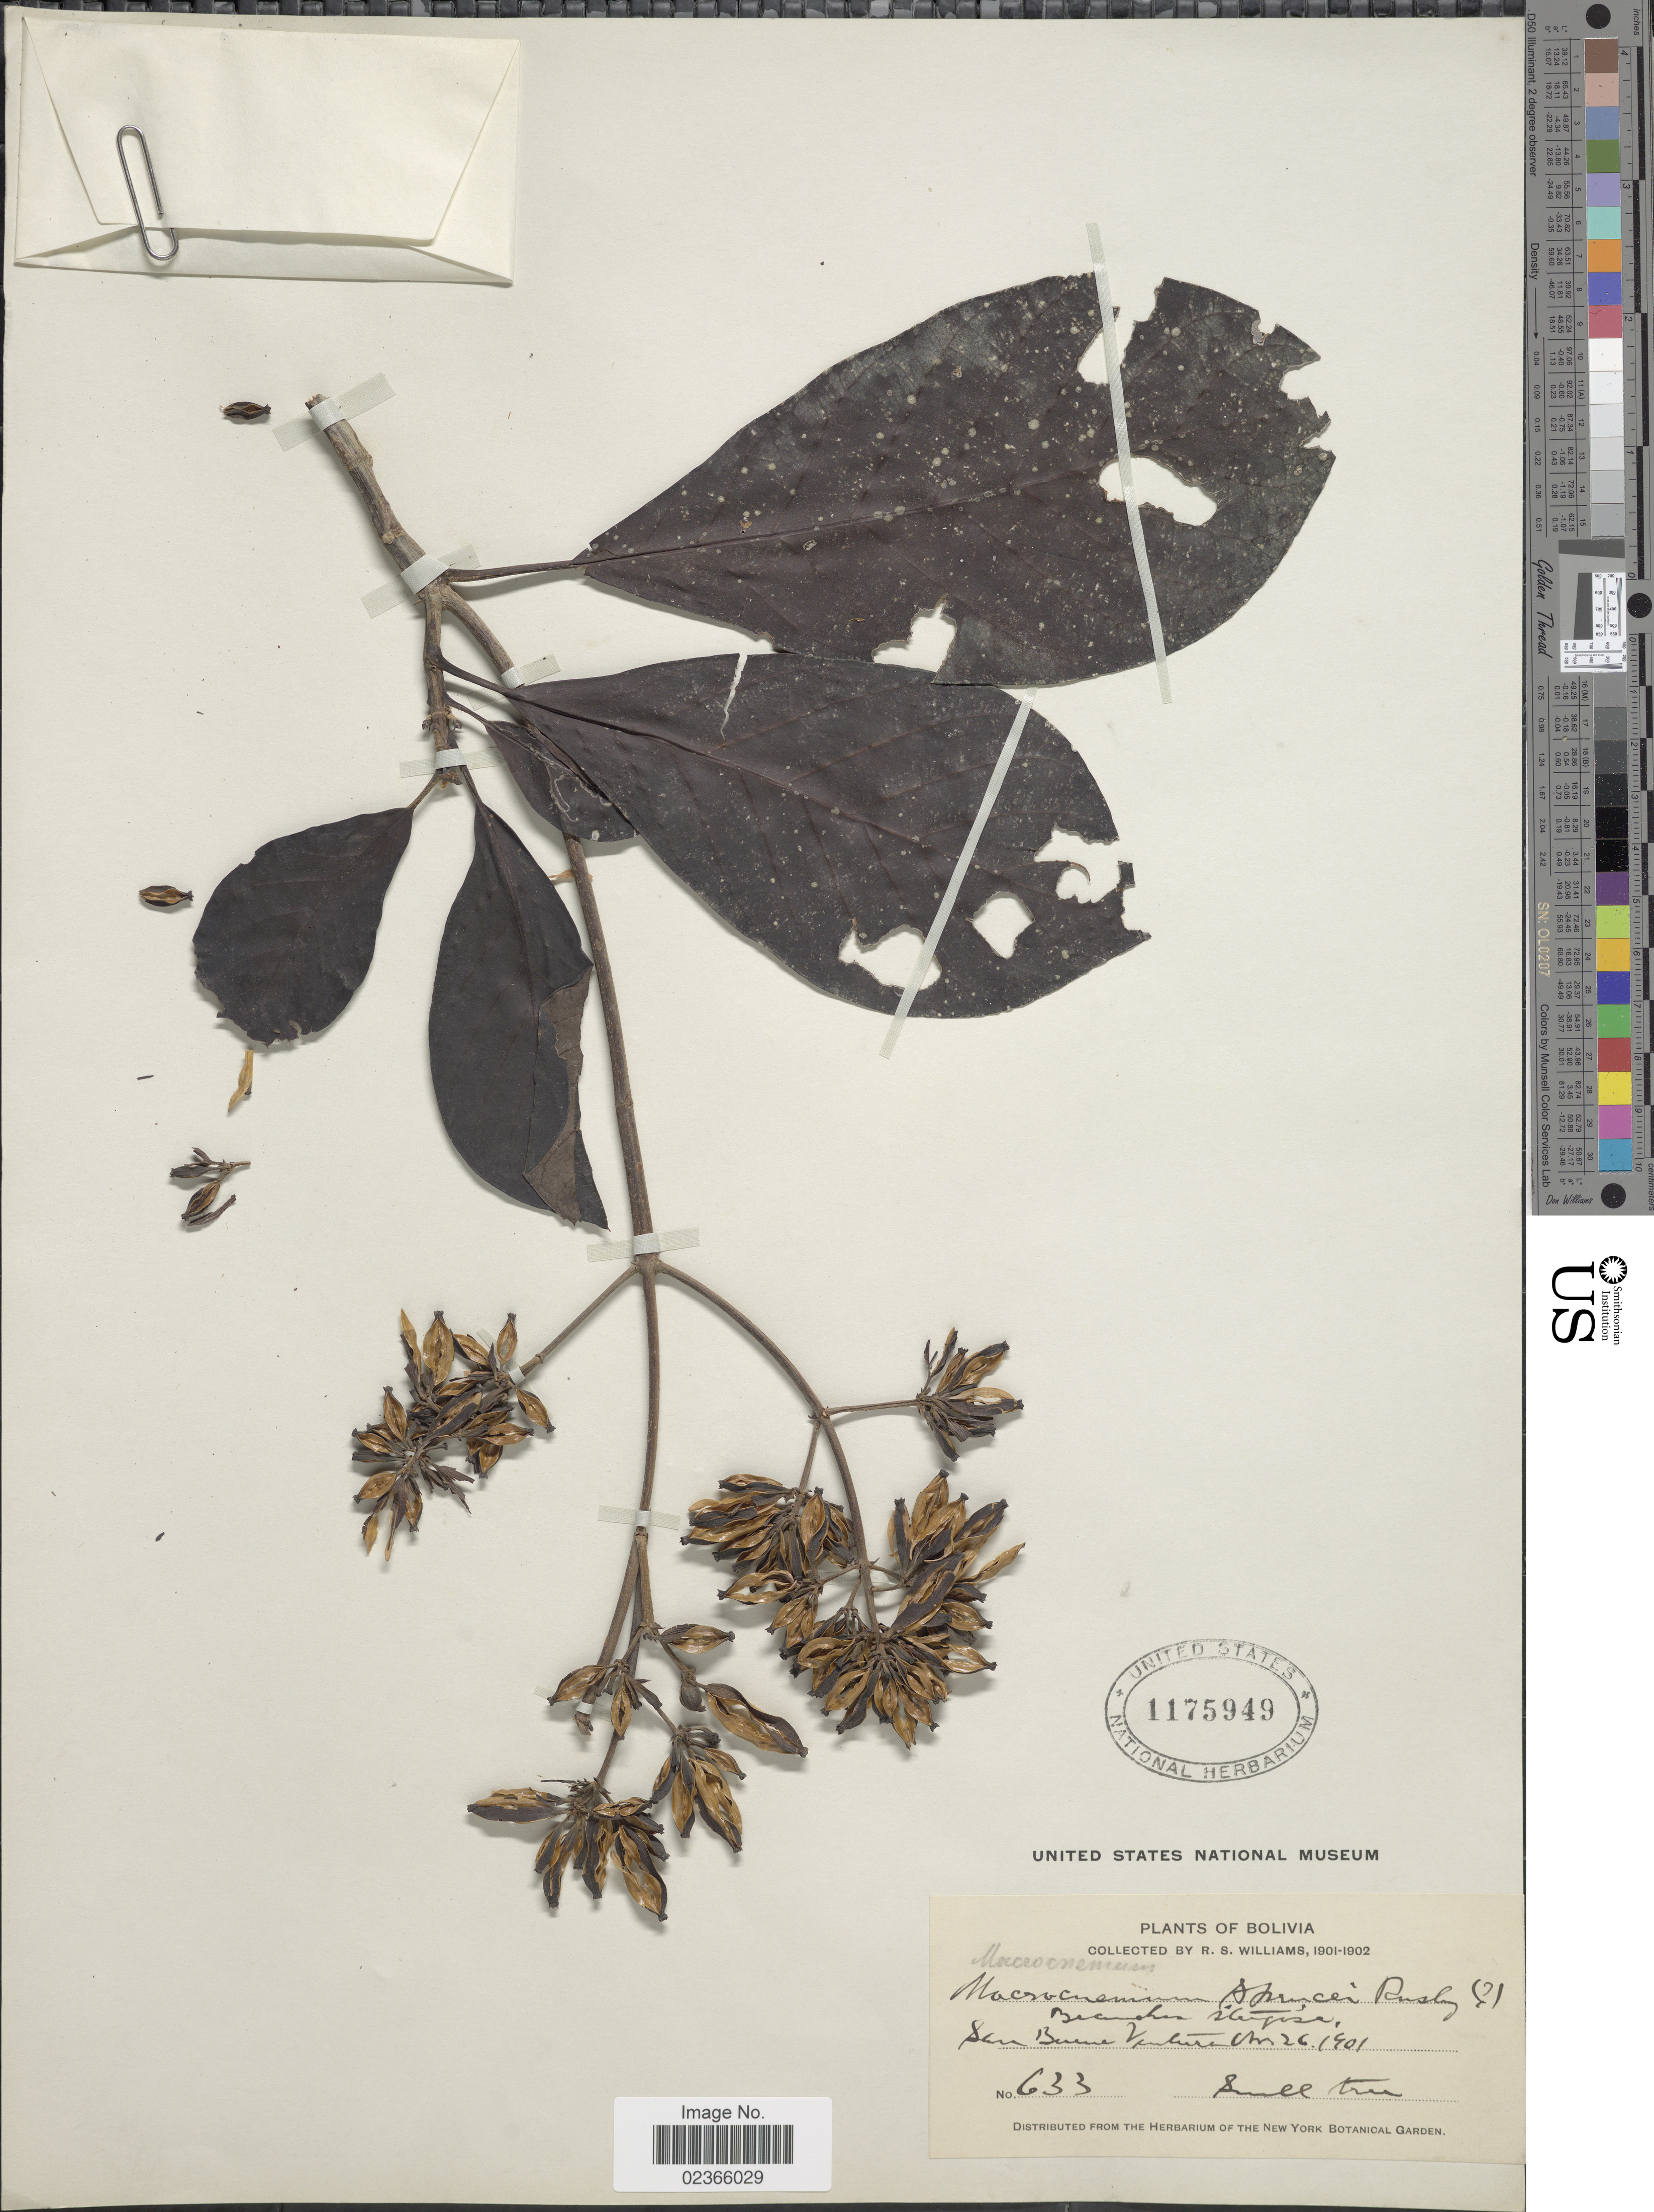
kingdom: Plantae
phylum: Tracheophyta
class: Magnoliopsida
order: Gentianales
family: Rubiaceae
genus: Macrocnemum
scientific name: Macrocnemum roseum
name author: Wedd.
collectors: R. S. Williams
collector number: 633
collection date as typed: Nov. 26, 1901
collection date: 1901-11-26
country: Bolivia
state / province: La Paz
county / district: Iturralde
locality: San Buena Ventura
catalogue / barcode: US 1175949